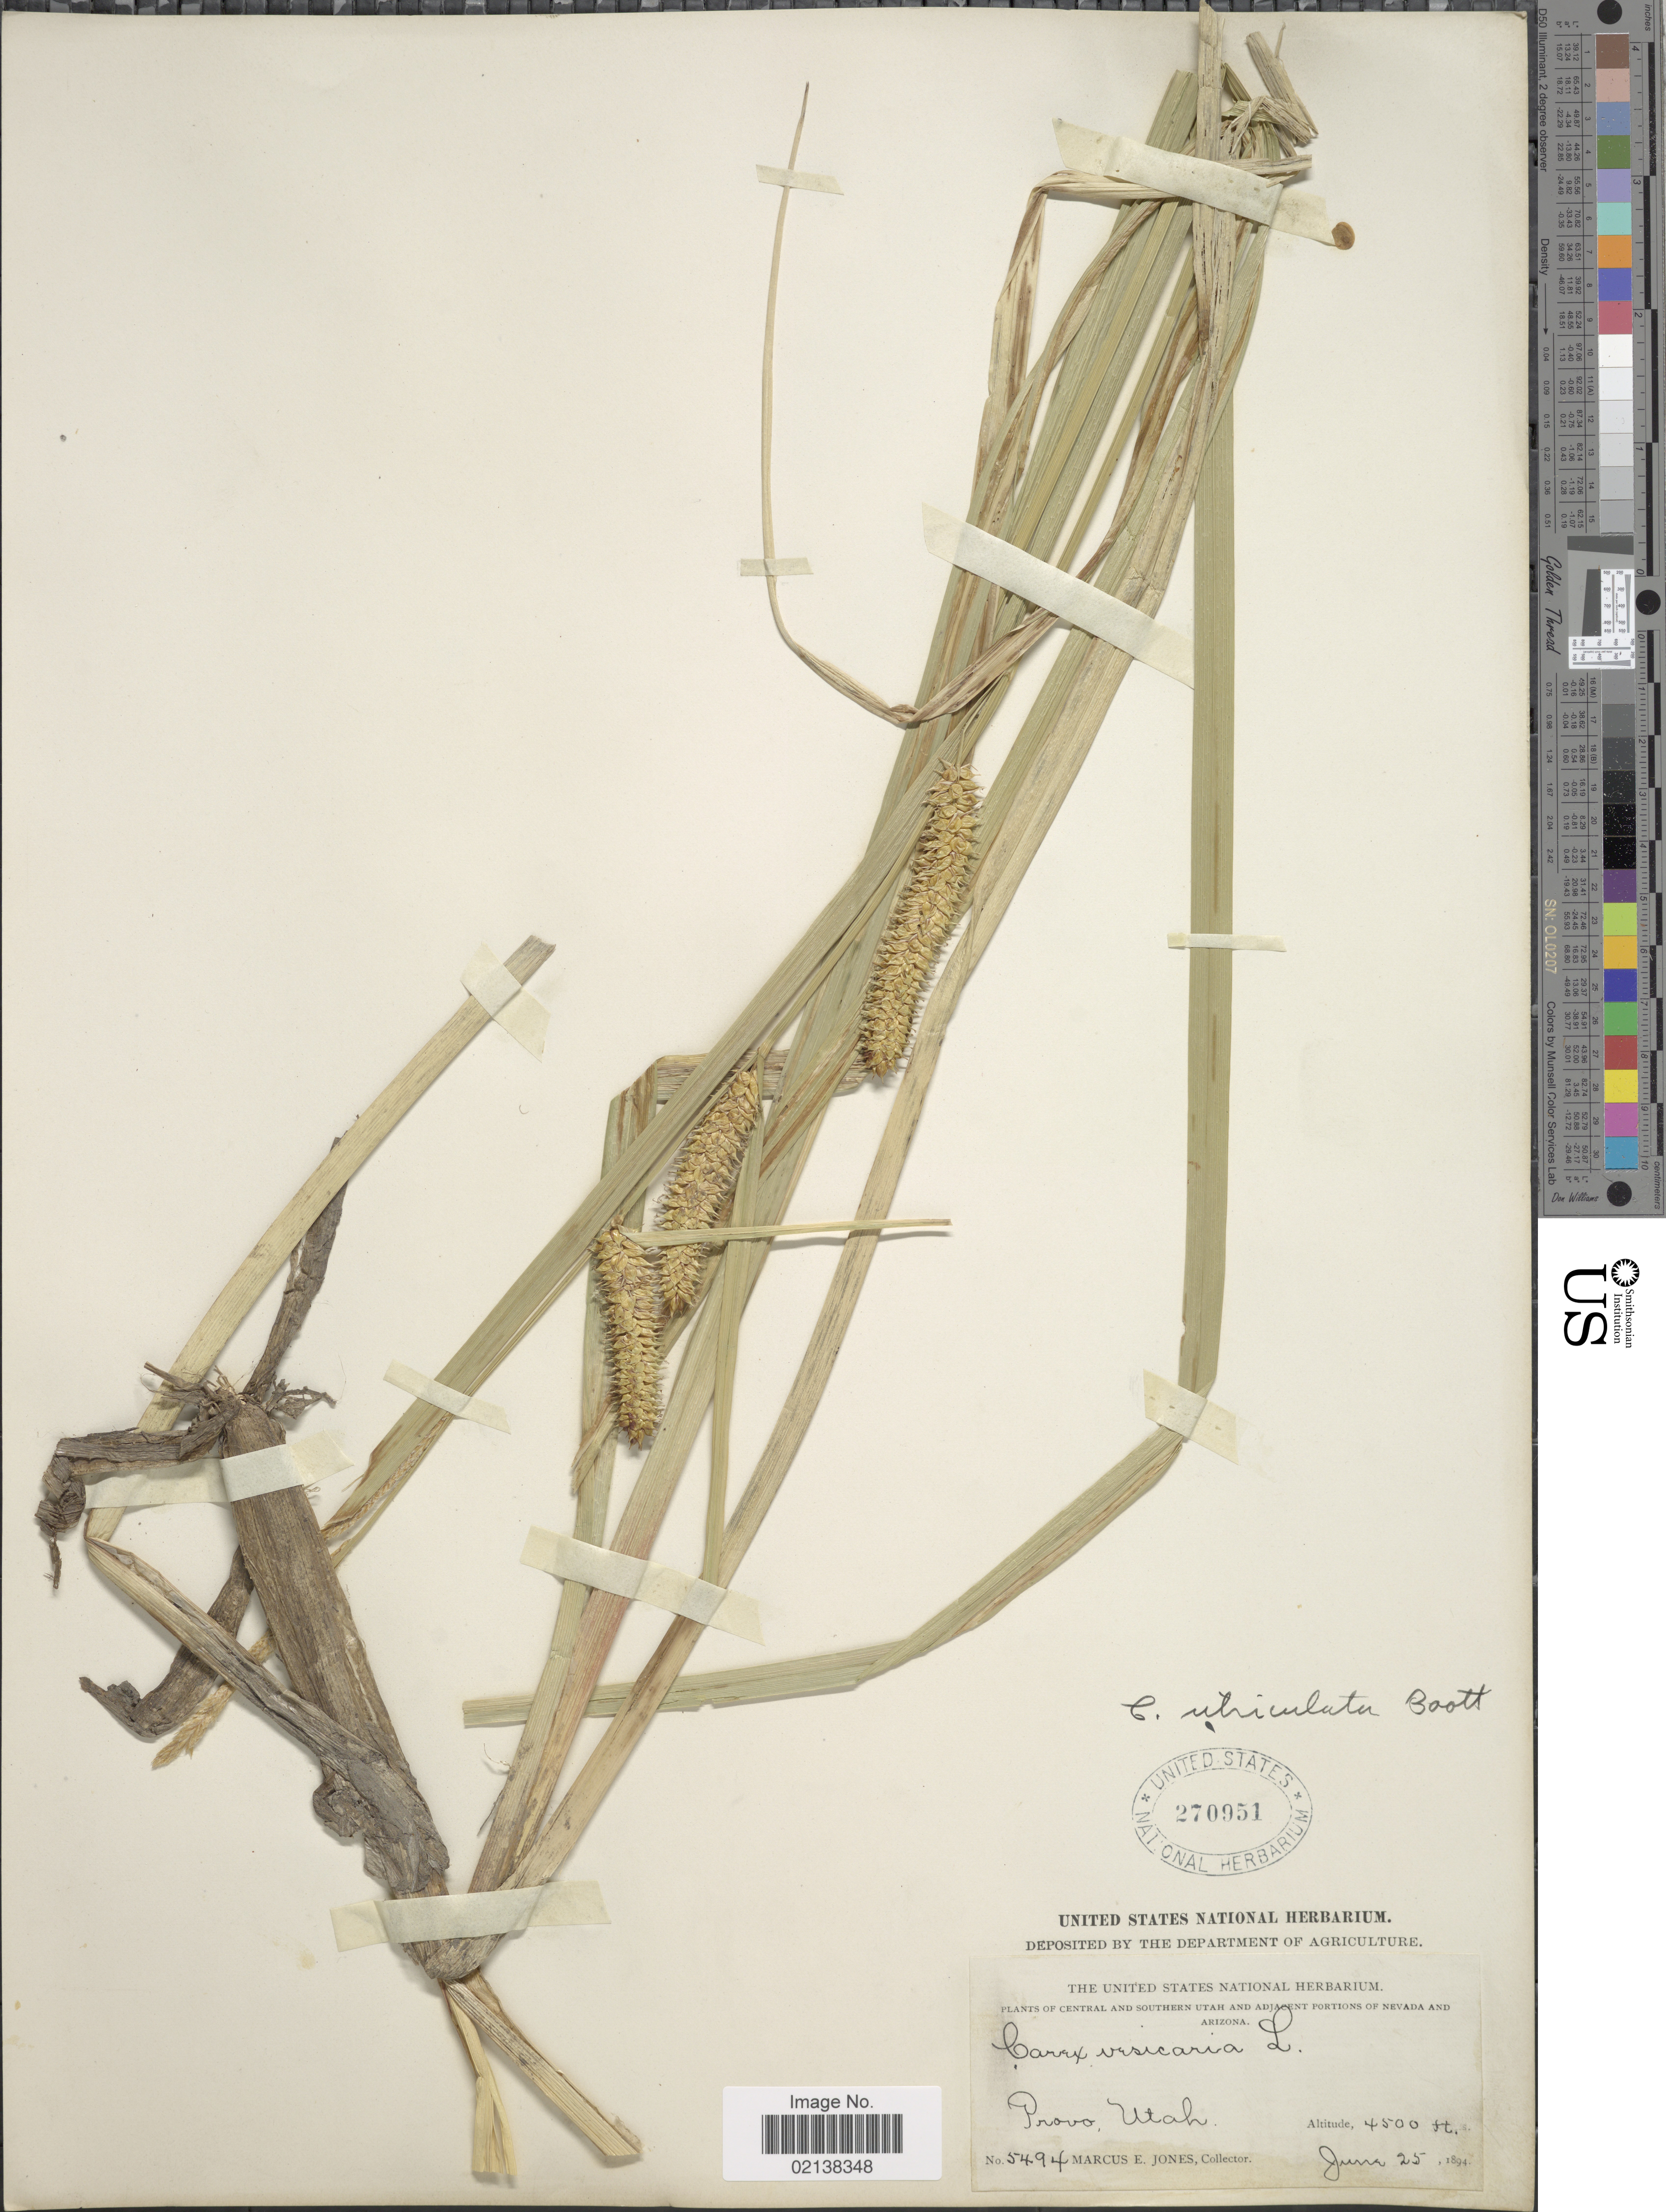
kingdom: Plantae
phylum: Tracheophyta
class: Liliopsida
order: Poales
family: Cyperaceae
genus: Carex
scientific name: Carex utriculata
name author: Boott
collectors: M. E. Jones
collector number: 5494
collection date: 1894-06-25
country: United States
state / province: Utah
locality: Central and Southern Utah and Adjacent portions of Nevada and Arizona, Provo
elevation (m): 1372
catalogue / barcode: US 270951